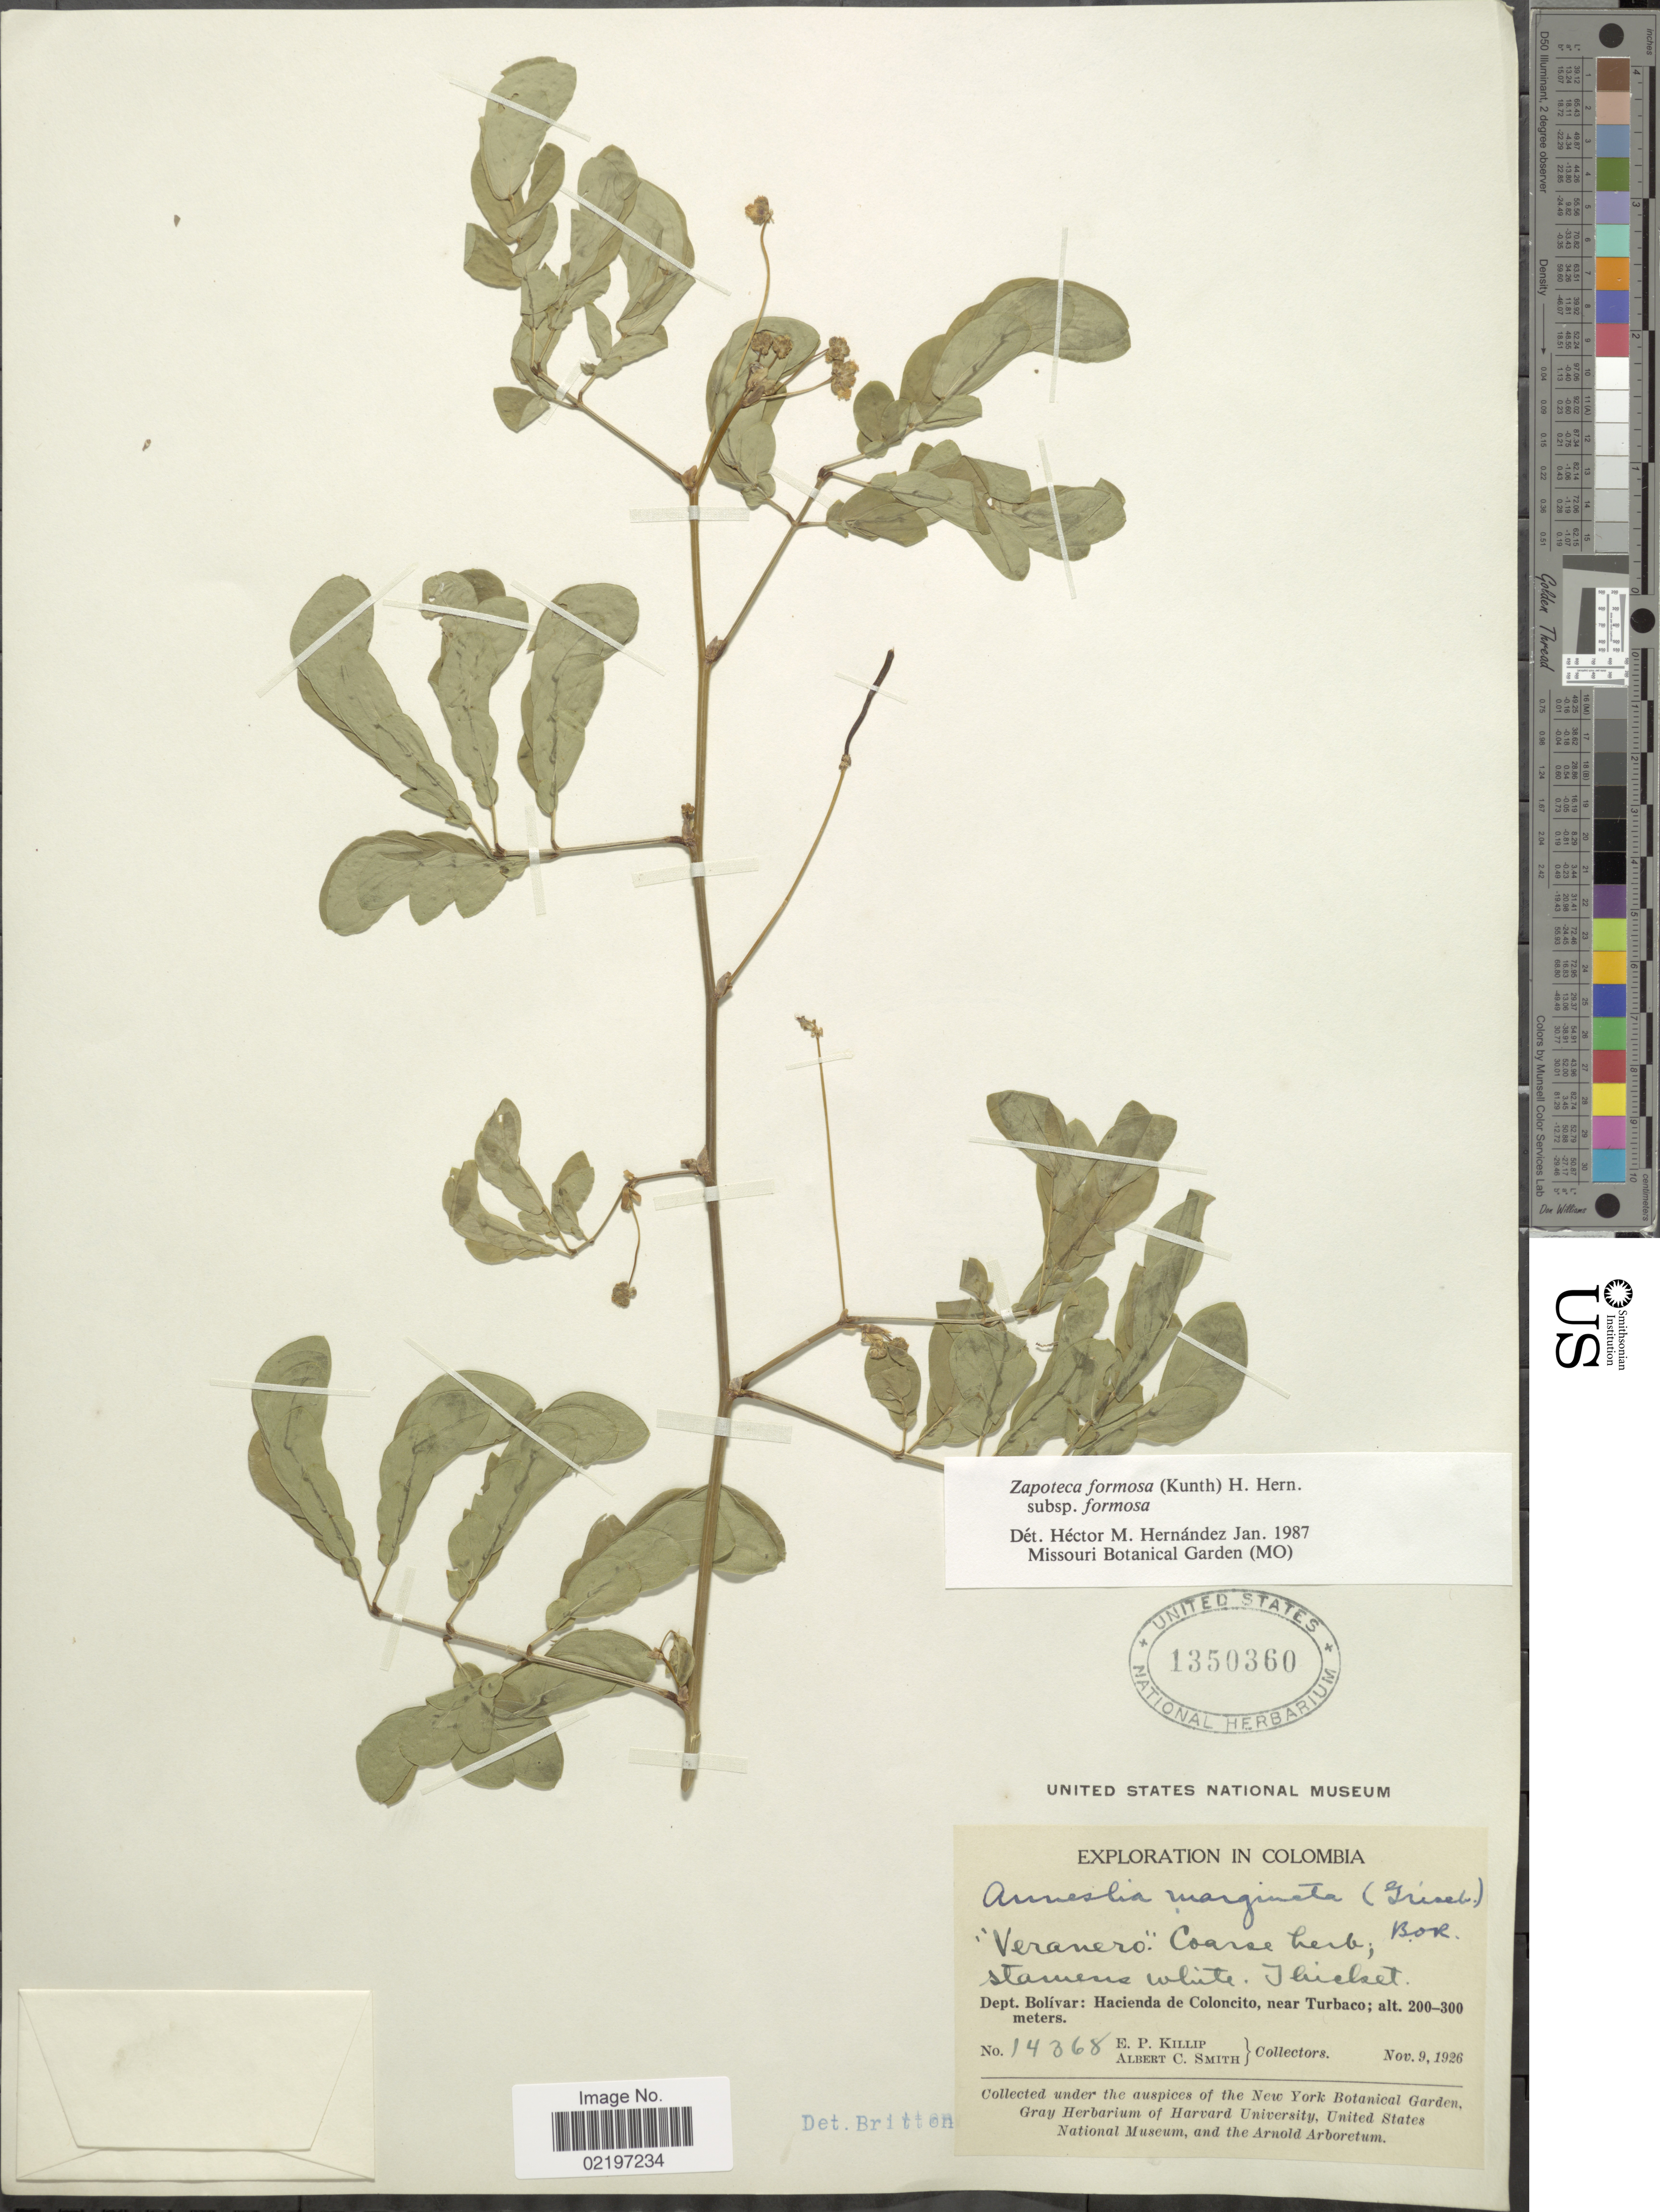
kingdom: Plantae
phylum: Tracheophyta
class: Magnoliopsida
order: Fabales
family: Fabaceae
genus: Zapoteca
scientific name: Zapoteca formosa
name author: (Kunth) H.M. Hern.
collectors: E. P. Killip & A. C. Smith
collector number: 14368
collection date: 1926-11-09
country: Colombia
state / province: Bolívar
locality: Dept. Bolivar: Hacienda de Coloncito, near Turbaco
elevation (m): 200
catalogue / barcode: US 1350360